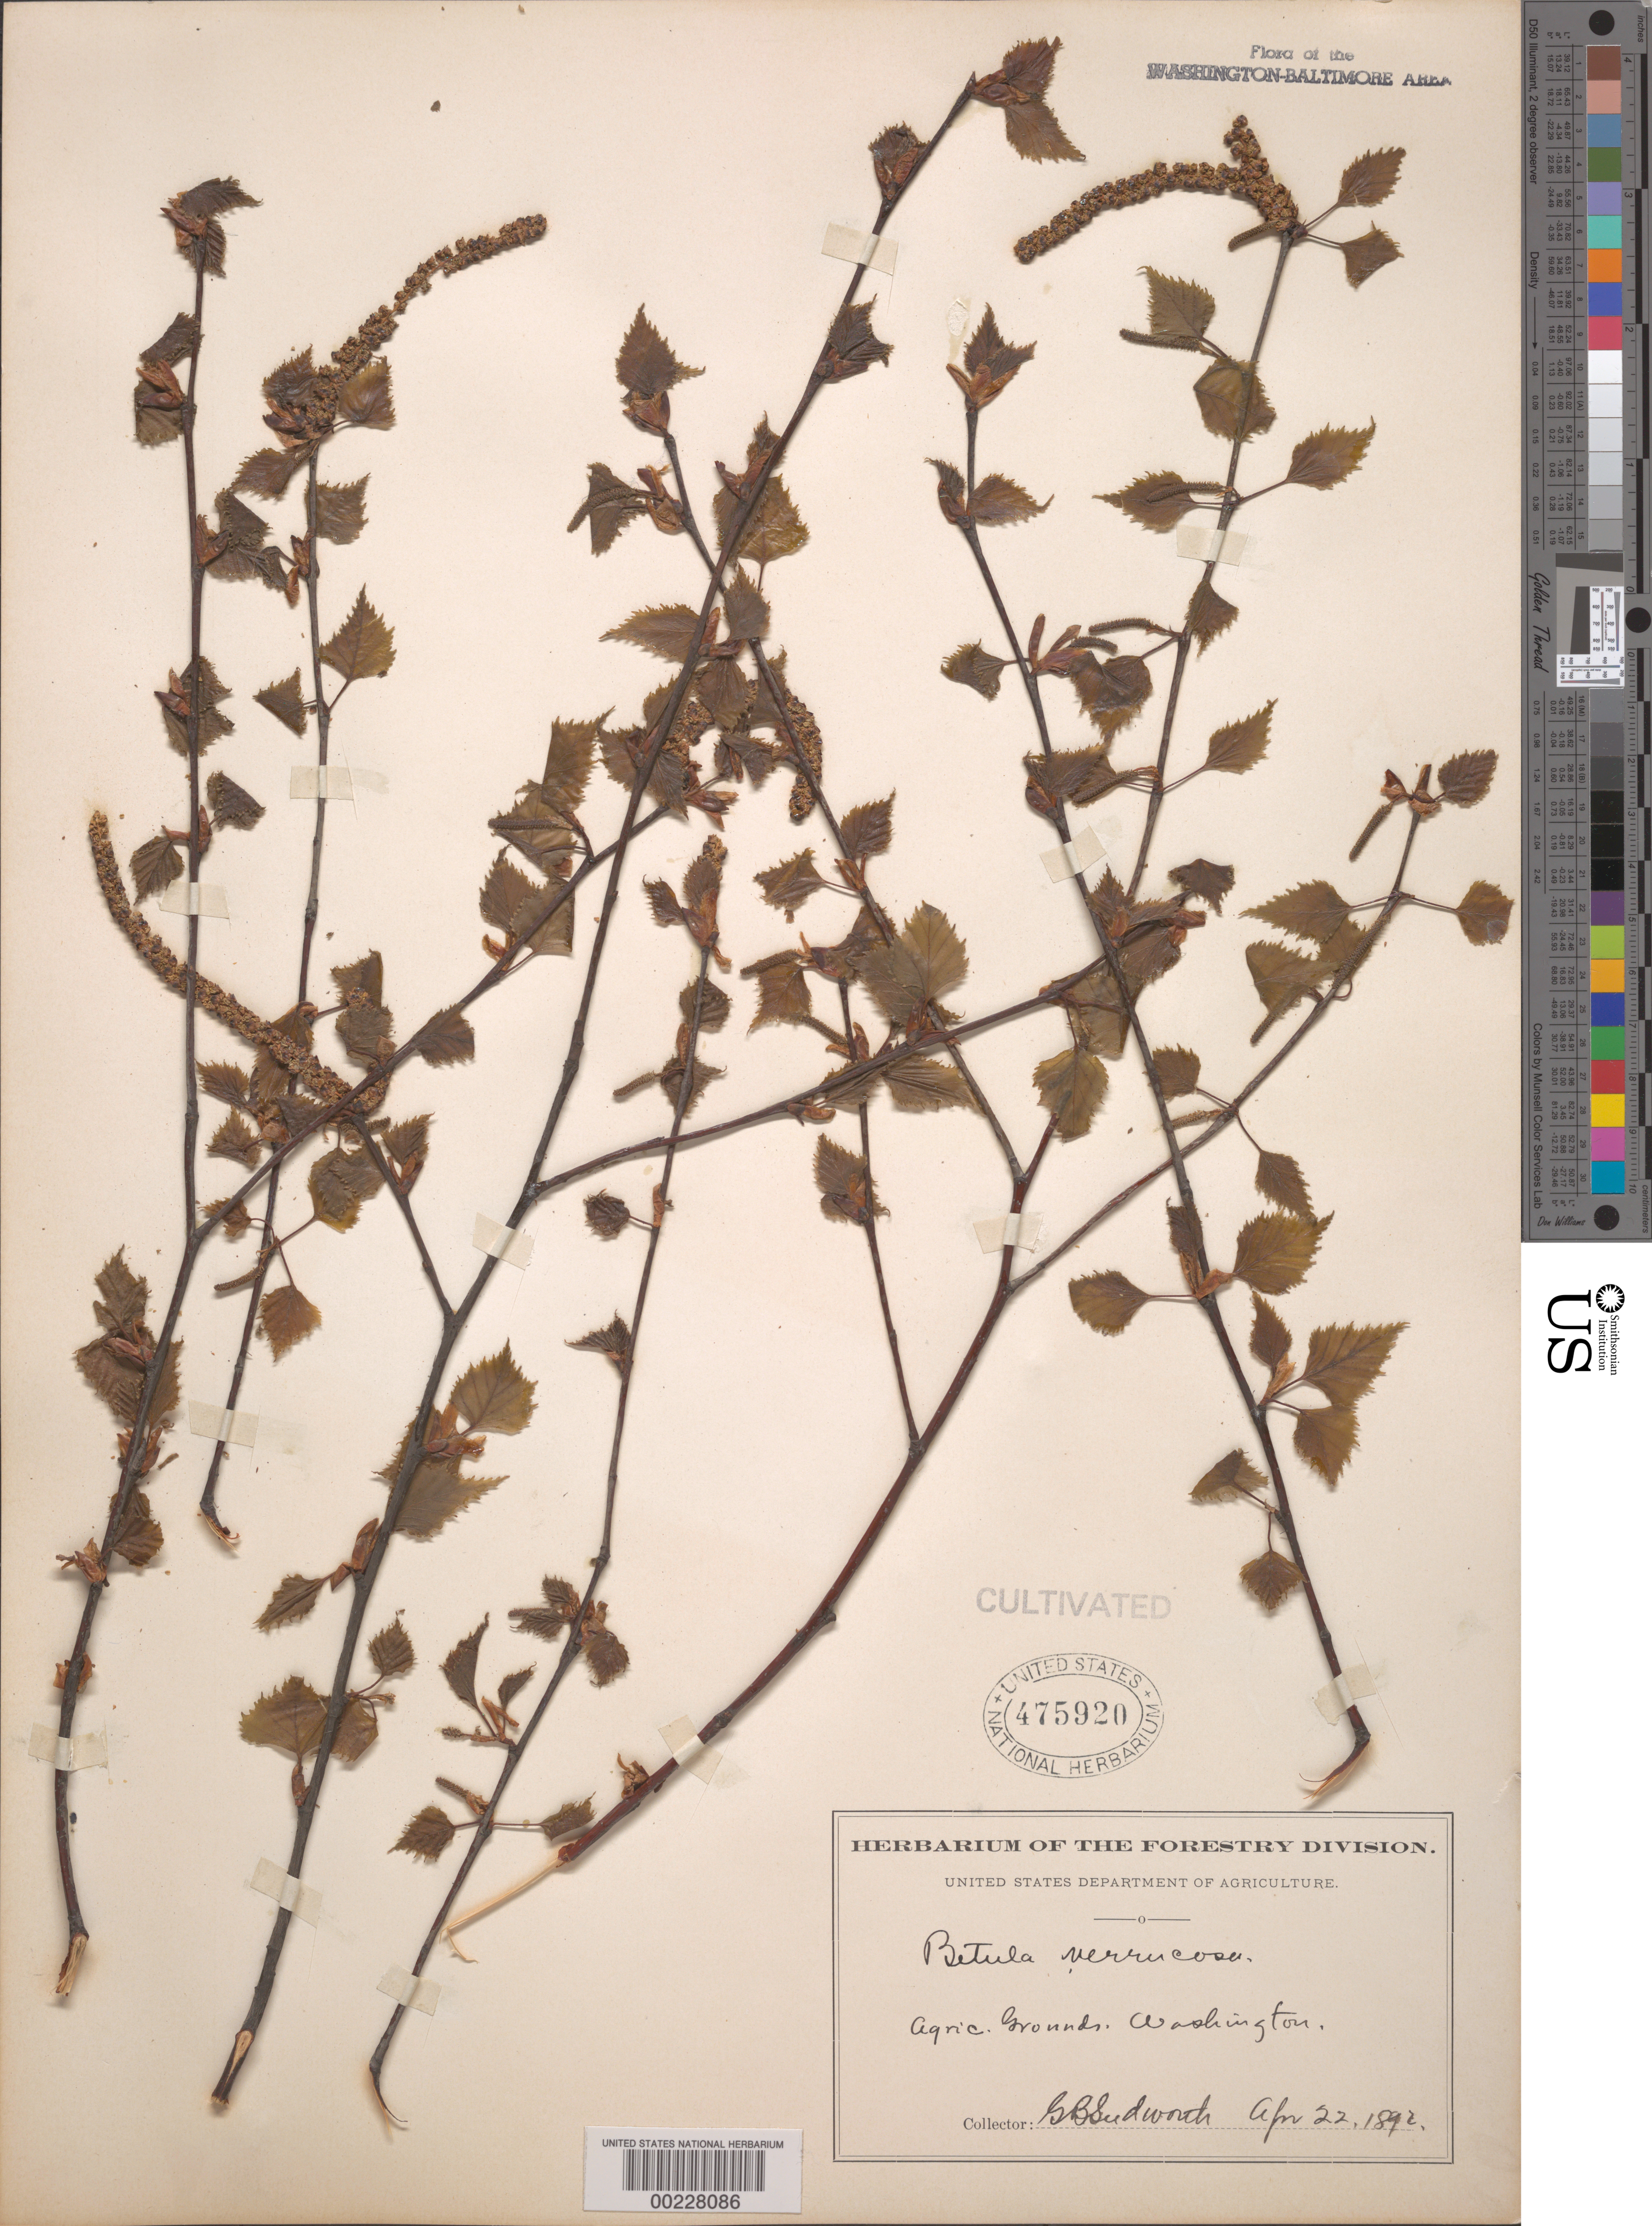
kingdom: Plantae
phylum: Tracheophyta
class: Magnoliopsida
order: Fagales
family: Betulaceae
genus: Betula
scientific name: Betula verrucosa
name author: Ehrh.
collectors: G. B. Sudworth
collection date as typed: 22 Apr 1892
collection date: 1892-04-22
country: United States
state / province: District of Columbia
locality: Agricultural grounds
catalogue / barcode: US 475920